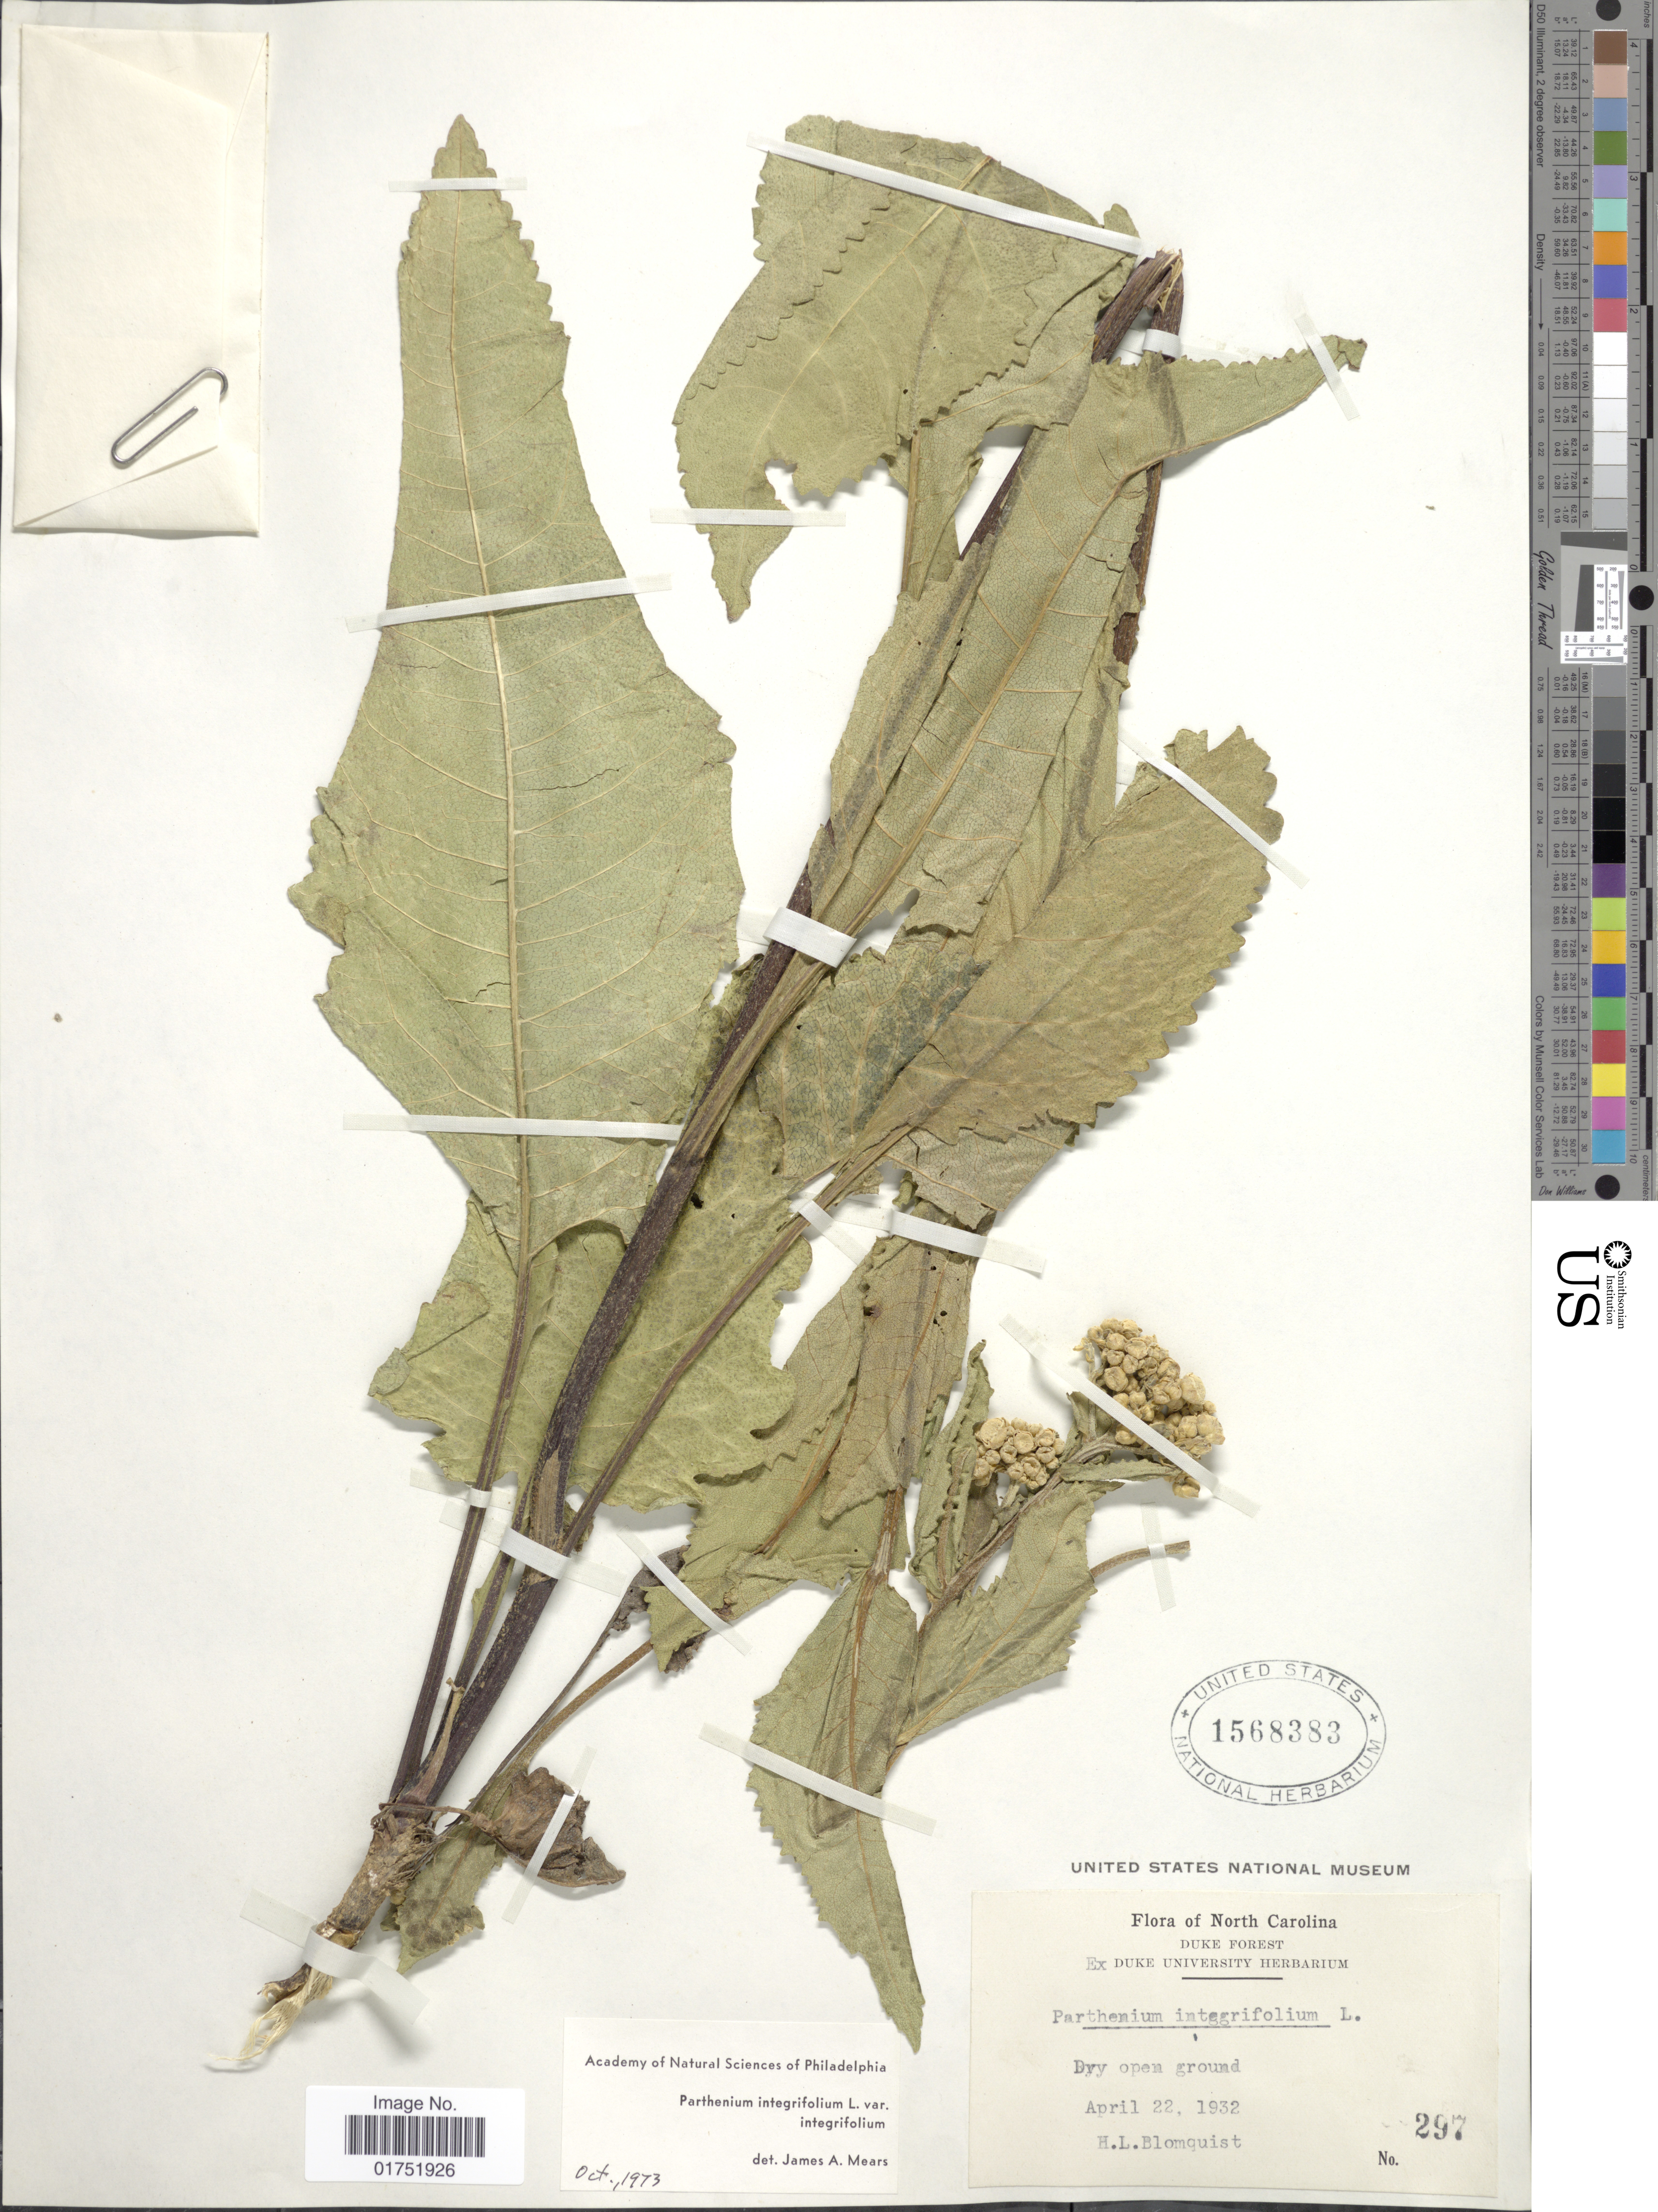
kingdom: Plantae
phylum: Tracheophyta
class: Magnoliopsida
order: Asterales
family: Asteraceae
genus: Parthenium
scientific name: Parthenium integrifolium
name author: L.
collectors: H. Blomquist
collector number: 297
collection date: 1932-04-22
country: United States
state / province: North Carolina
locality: Duke Forest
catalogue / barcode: US 1568383